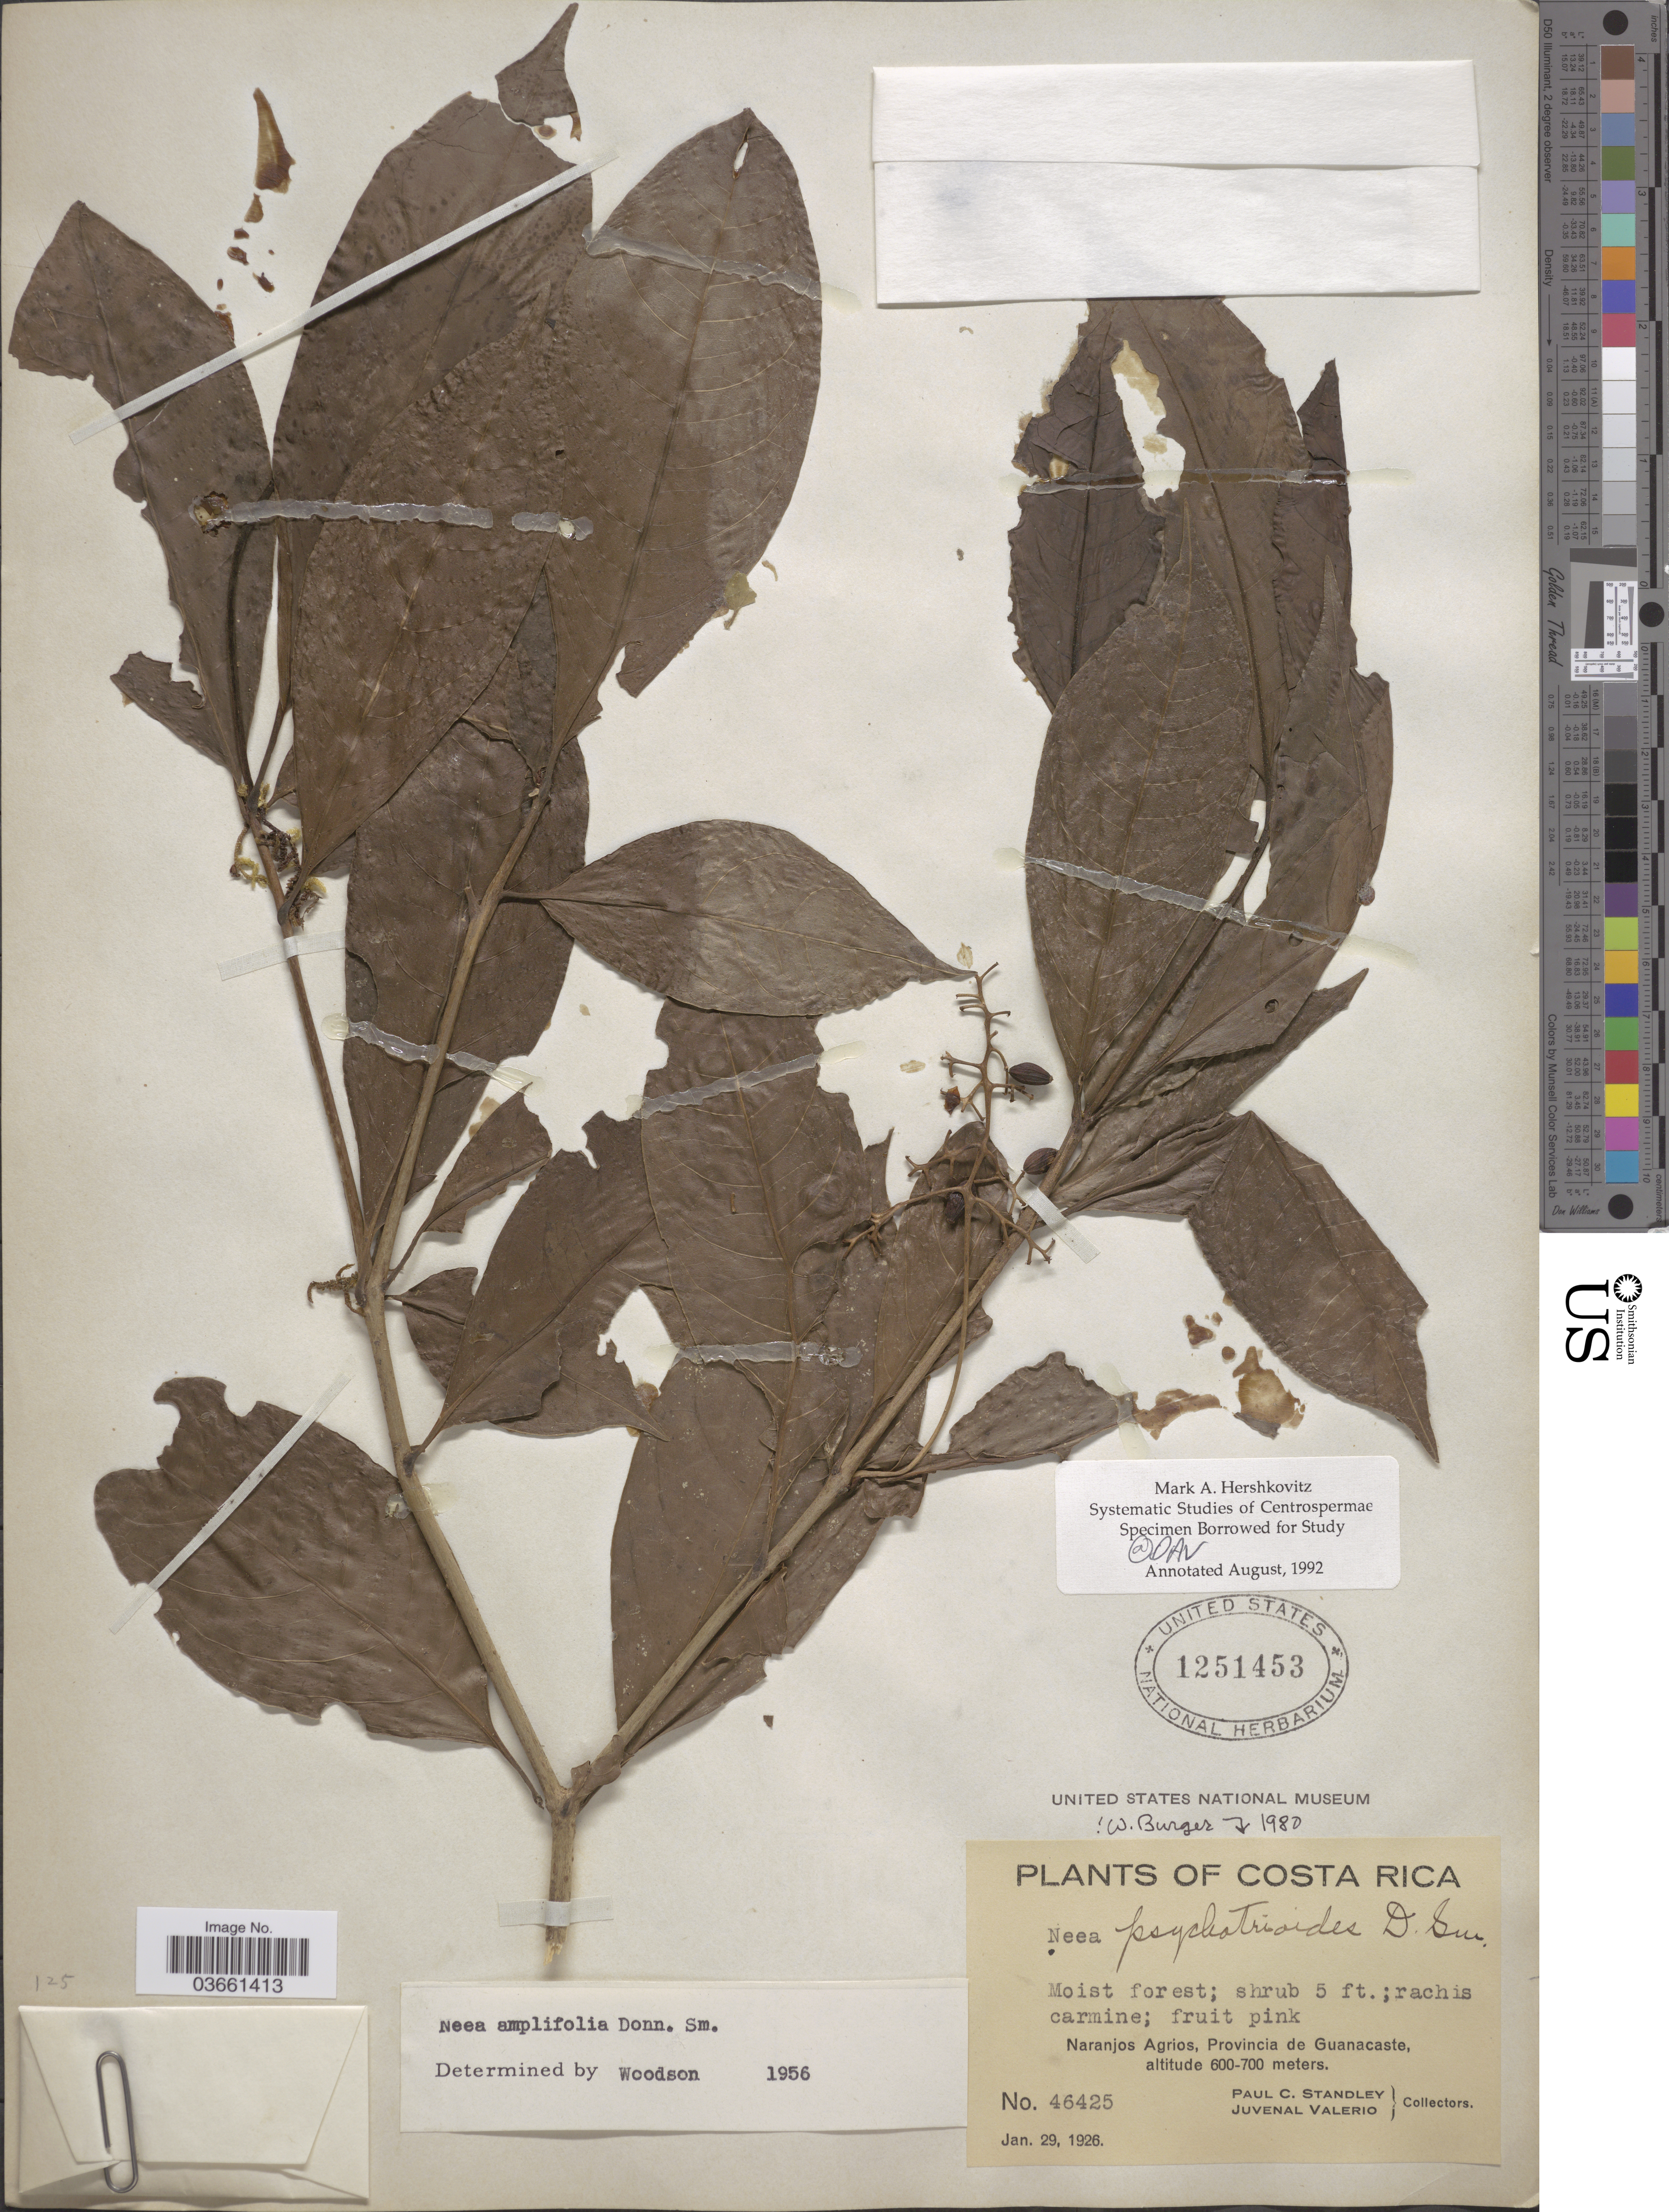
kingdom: Plantae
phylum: Tracheophyta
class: Magnoliopsida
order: Caryophyllales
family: Nyctaginaceae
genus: Neea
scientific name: Neea amplifolia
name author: Donn. Sm.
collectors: P. C. Standley & J. Valerio R.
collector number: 46425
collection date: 1926-01-29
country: Costa Rica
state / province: Guanacaste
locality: Naranjos Agrios.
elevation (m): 600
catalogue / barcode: US 1251453